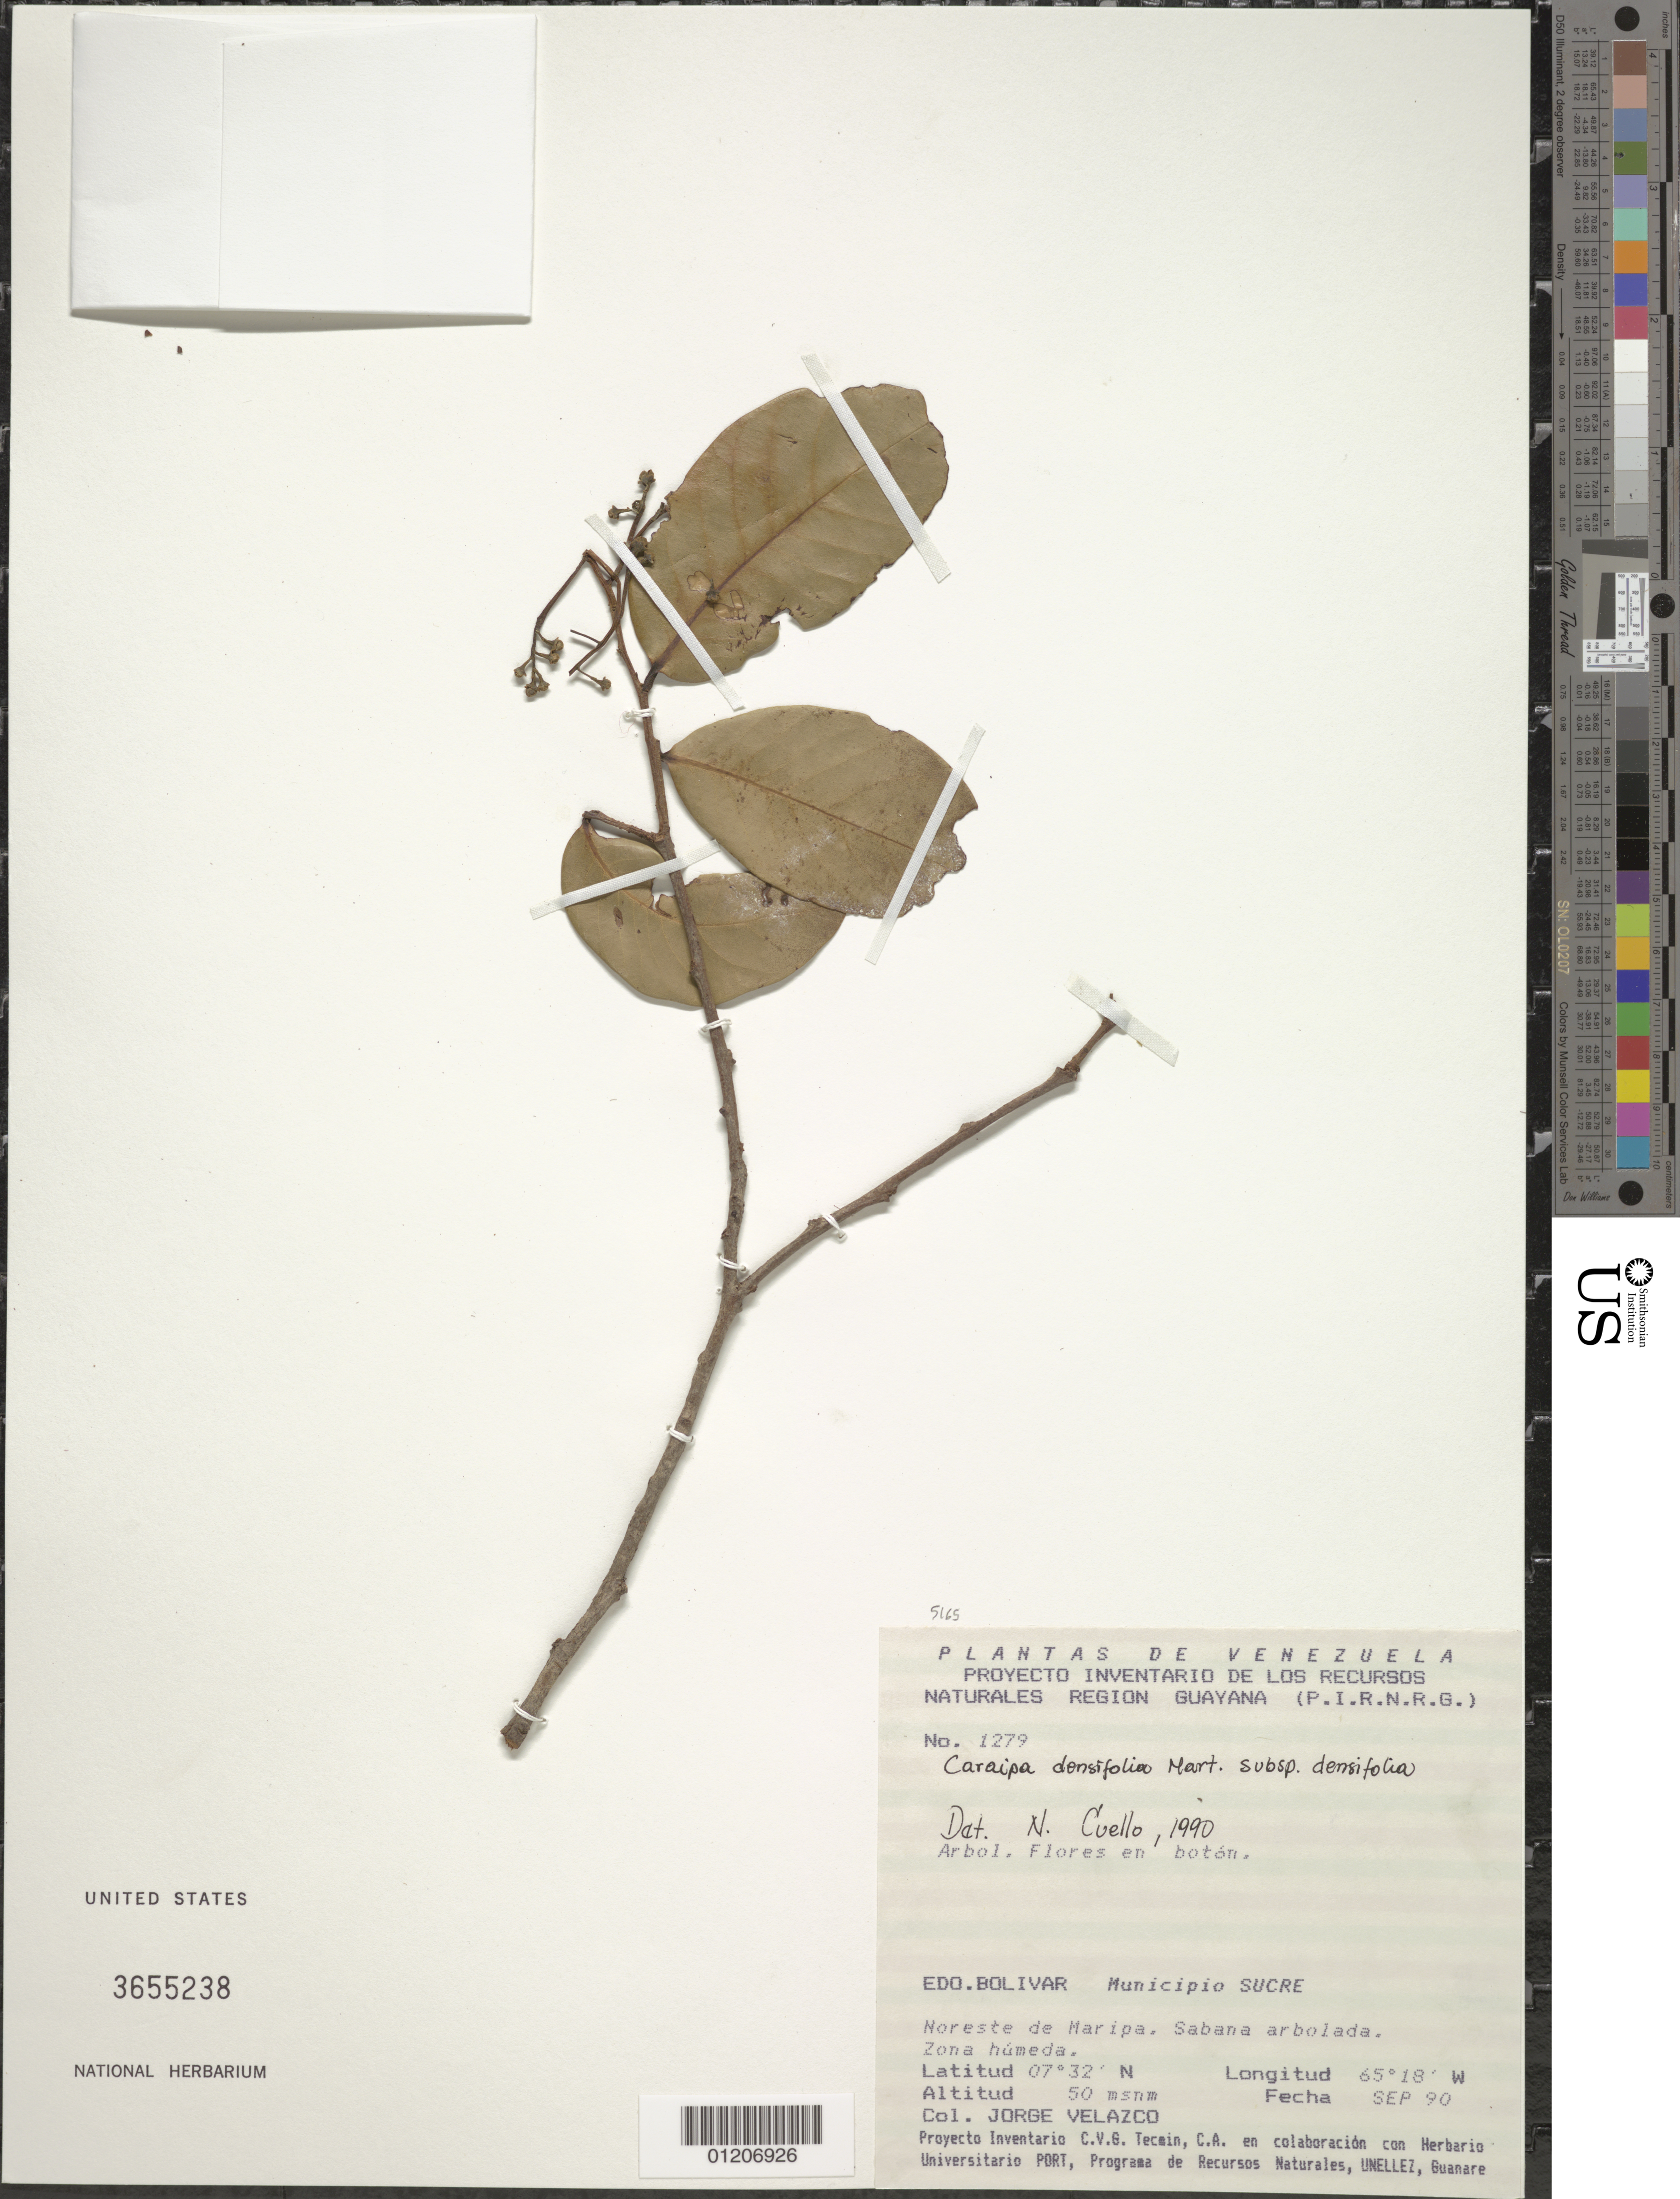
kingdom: Plantae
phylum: Tracheophyta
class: Magnoliopsida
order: Malpighiales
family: Calophyllaceae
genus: Caraipa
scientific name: Caraipa densifolia subsp. densifolia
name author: Mart.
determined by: Cuello, Nidia L.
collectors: J. Velazco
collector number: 1279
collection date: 1990-09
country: Venezuela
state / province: Bolívar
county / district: Sucre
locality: Noreste de Maripa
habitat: Sabana arbolada. Zona humida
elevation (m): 50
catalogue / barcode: US 3655238